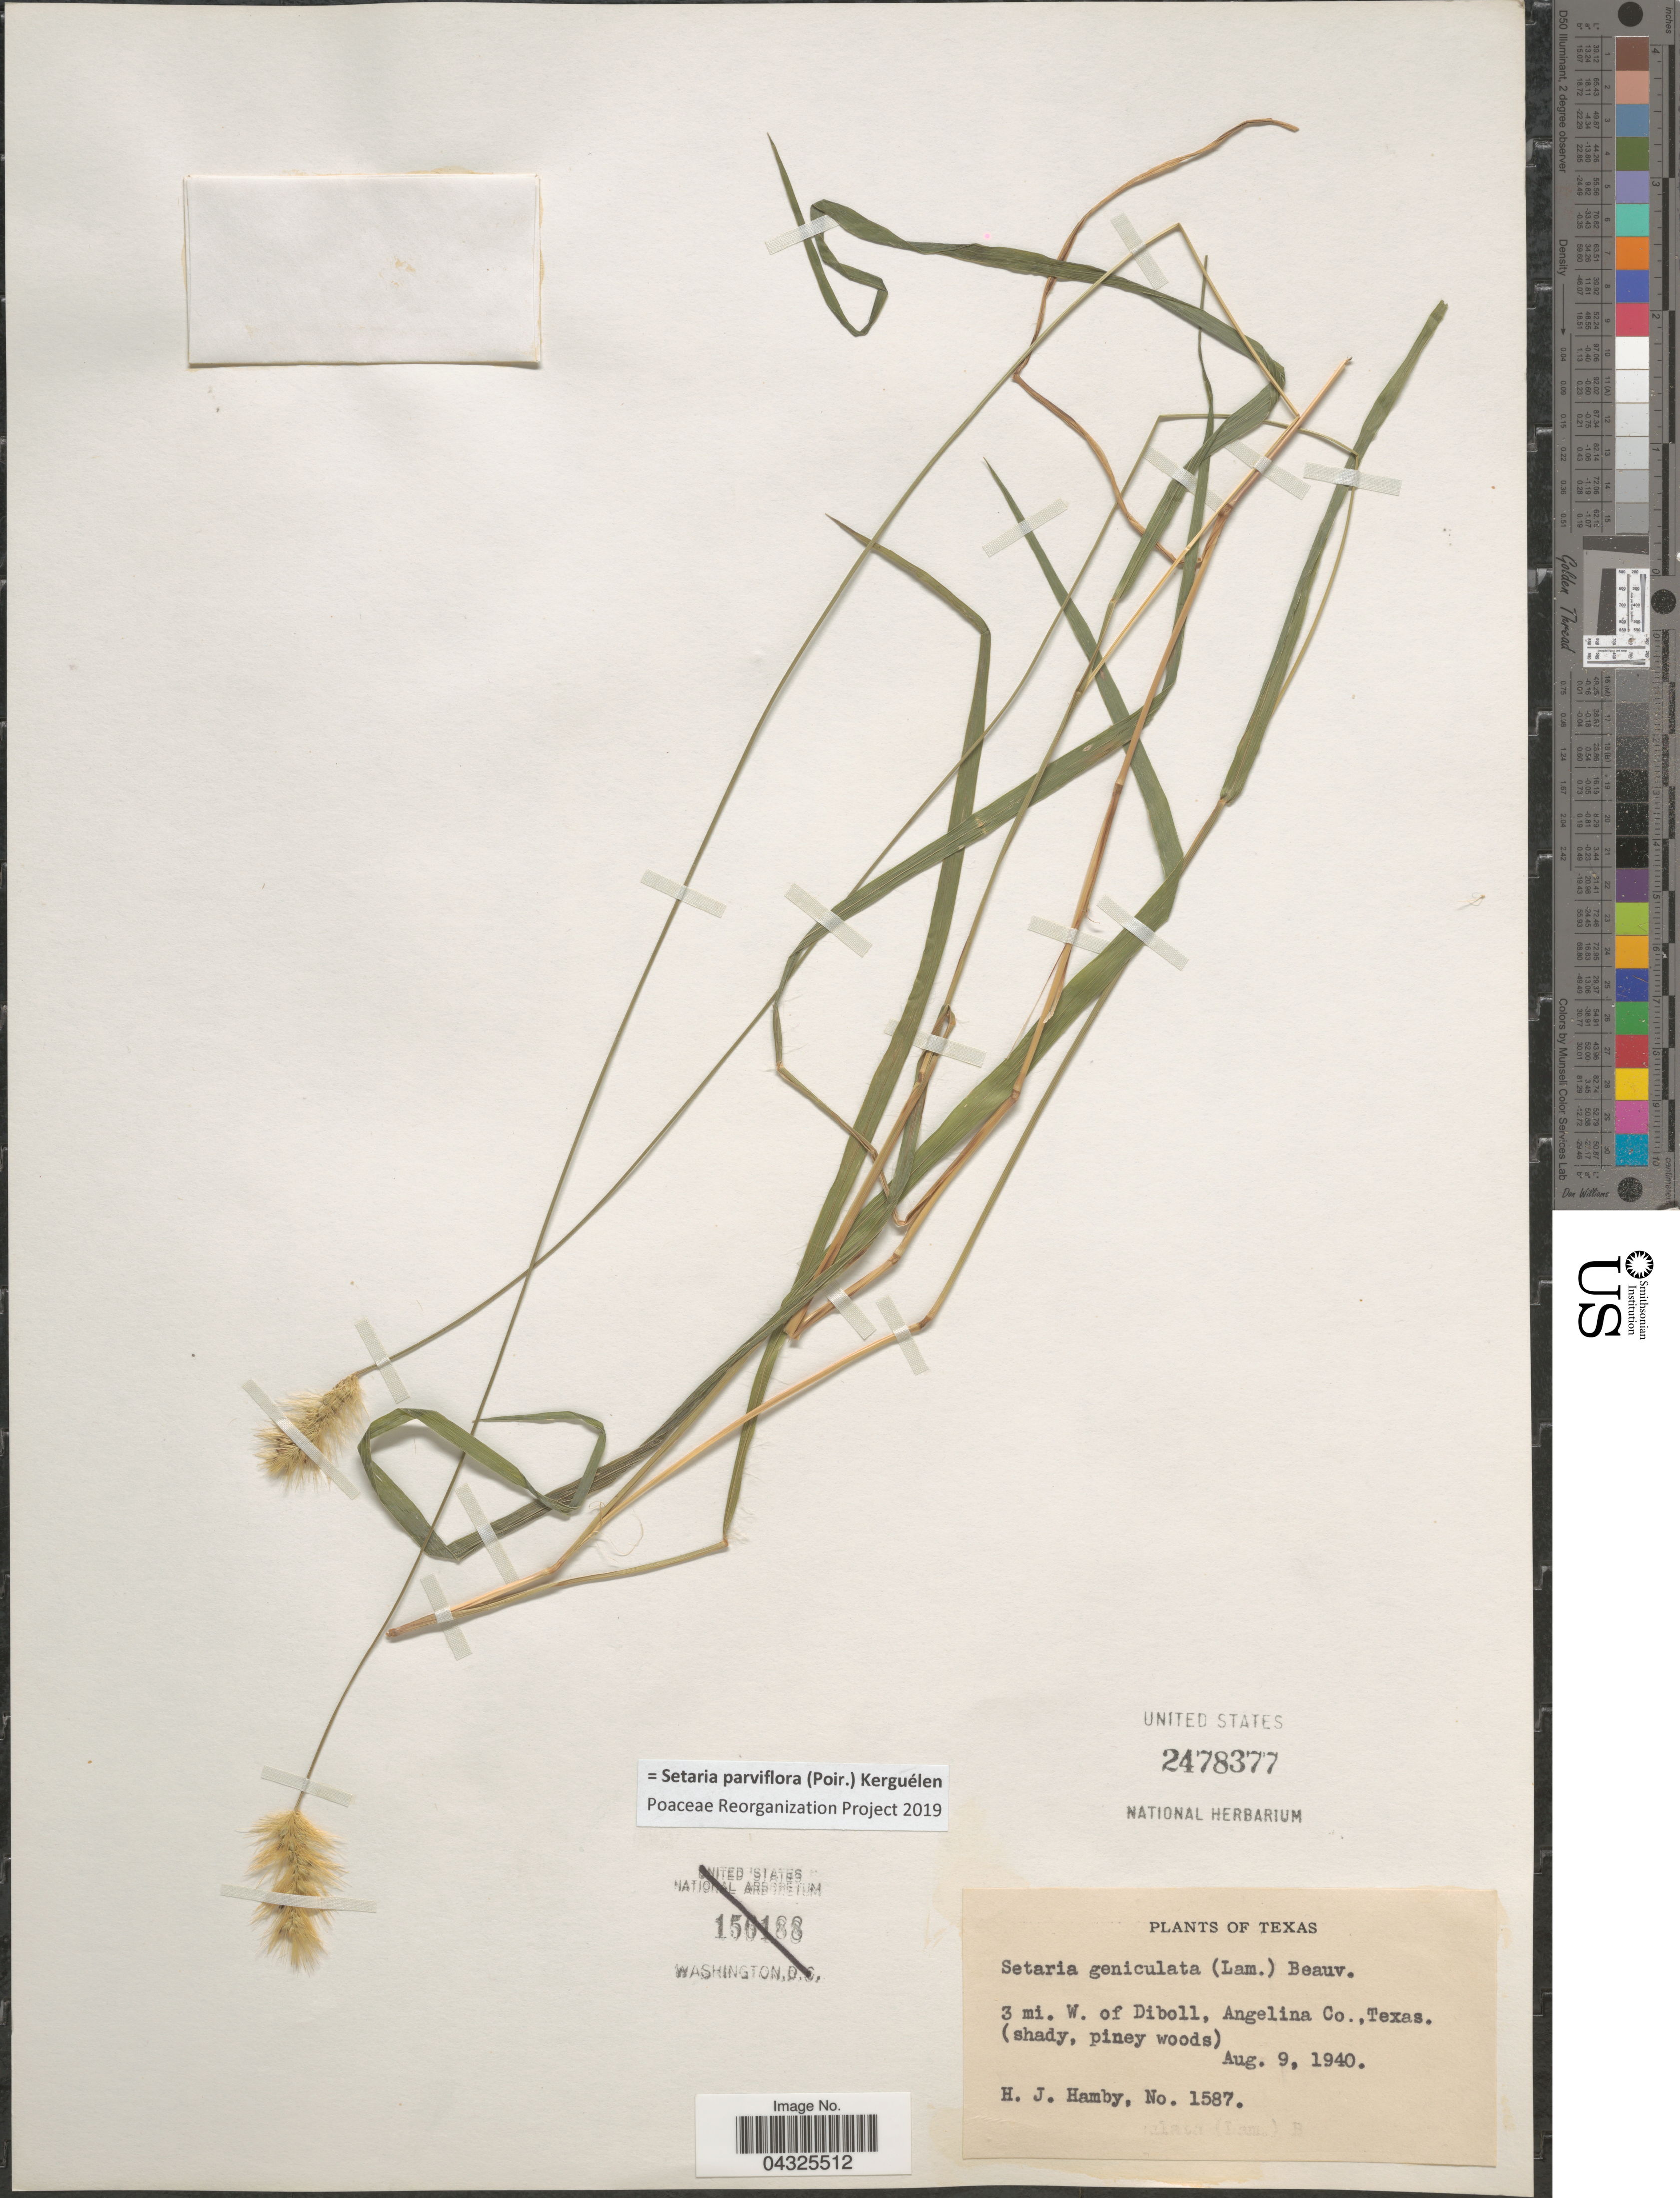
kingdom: Plantae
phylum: Tracheophyta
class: Liliopsida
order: Poales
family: Poaceae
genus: Setaria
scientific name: Setaria parviflora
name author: (Poir.) Kerguélen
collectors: H. Hamby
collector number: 1587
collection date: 1940-08-09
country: United States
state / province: Texas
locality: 3 mi. W. of Diboll, Angelina Co.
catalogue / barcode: US 2478377